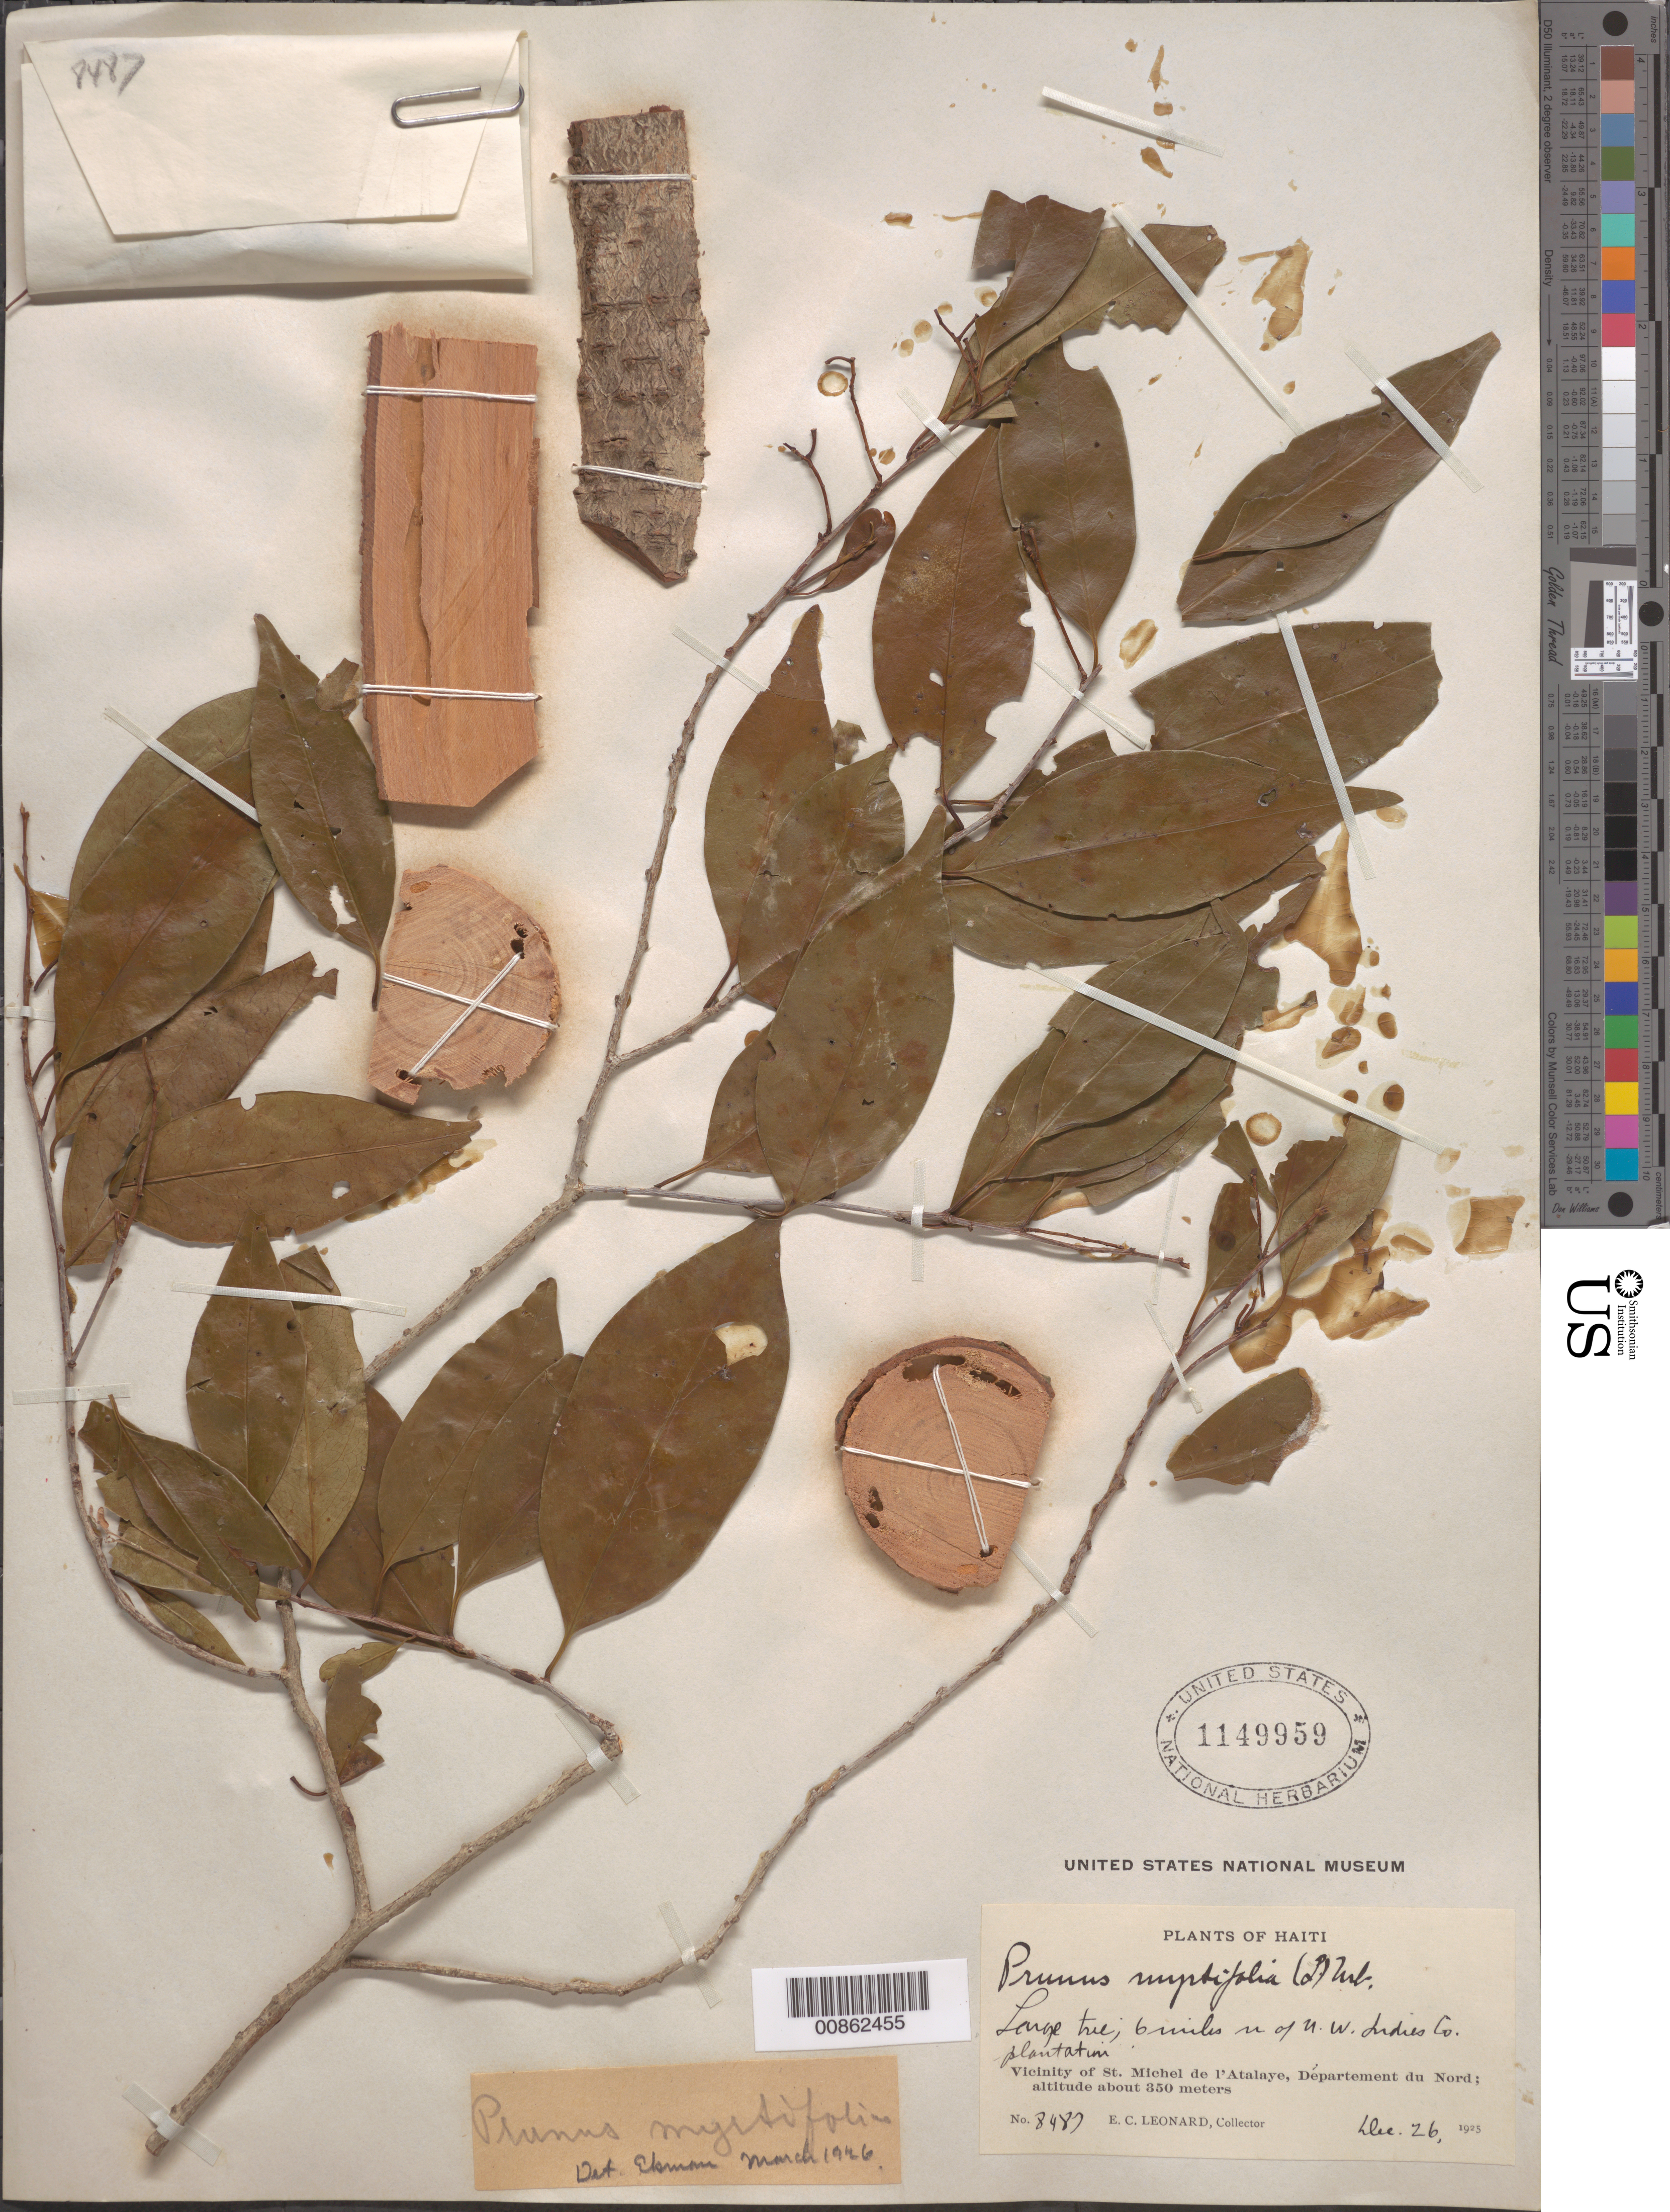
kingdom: Plantae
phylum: Tracheophyta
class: Magnoliopsida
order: Rosales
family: Rosaceae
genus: Prunus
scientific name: Prunus myrtifolia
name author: (L.) Urb.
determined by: Ekman, E. L.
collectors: E. C. Leonard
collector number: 8487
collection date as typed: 26 Dec 1925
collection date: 1925-12-26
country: Haiti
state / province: Nord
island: Hispaniola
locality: Vicinity of St. Michel de l'Atalaye, 6 miles N of N.W. Indies Co. plantation.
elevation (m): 350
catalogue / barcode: US 1149959